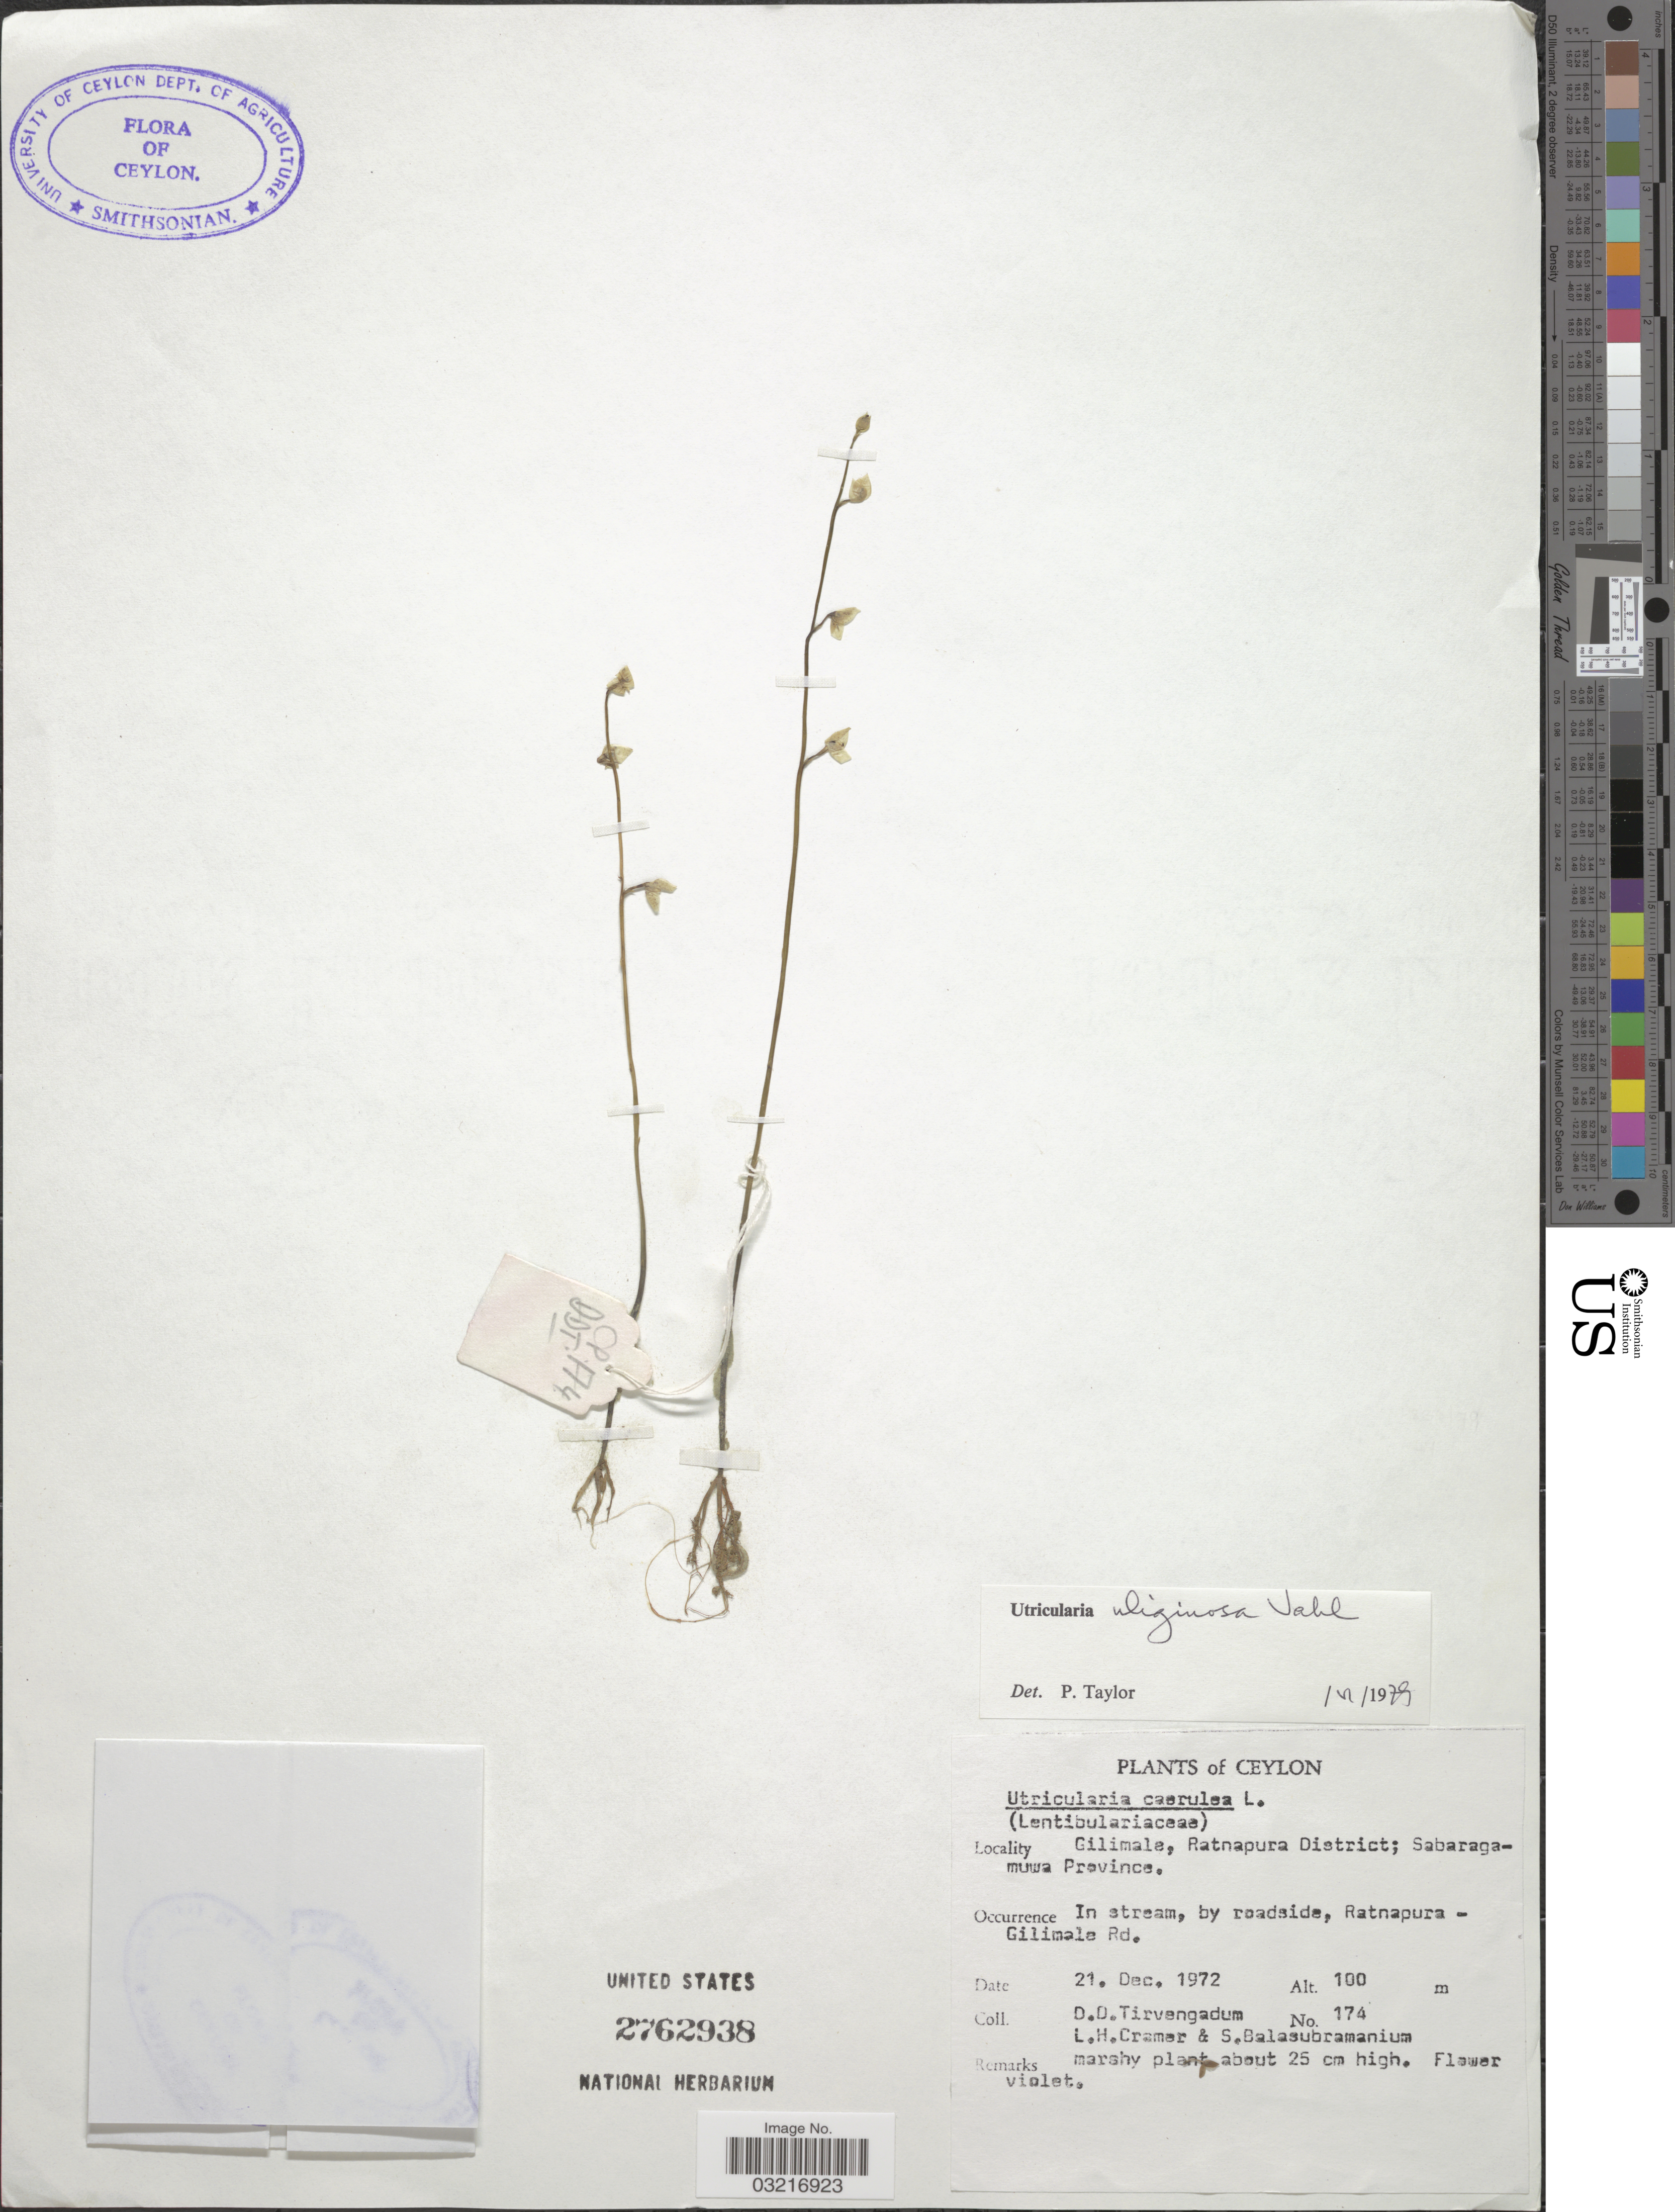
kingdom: Plantae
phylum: Tracheophyta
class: Magnoliopsida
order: Lamiales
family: Lentibulariaceae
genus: Utricularia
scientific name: Utricularia uliginosa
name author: Vahl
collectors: D. Tirvengadum, L. H. Cramer & S. Balasubramanium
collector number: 174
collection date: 1972-12-21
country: Sri Lanka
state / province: Sabaragamuwa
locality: Ceylon, Gilimale, Ratnapura District.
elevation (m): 100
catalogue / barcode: US 2762938